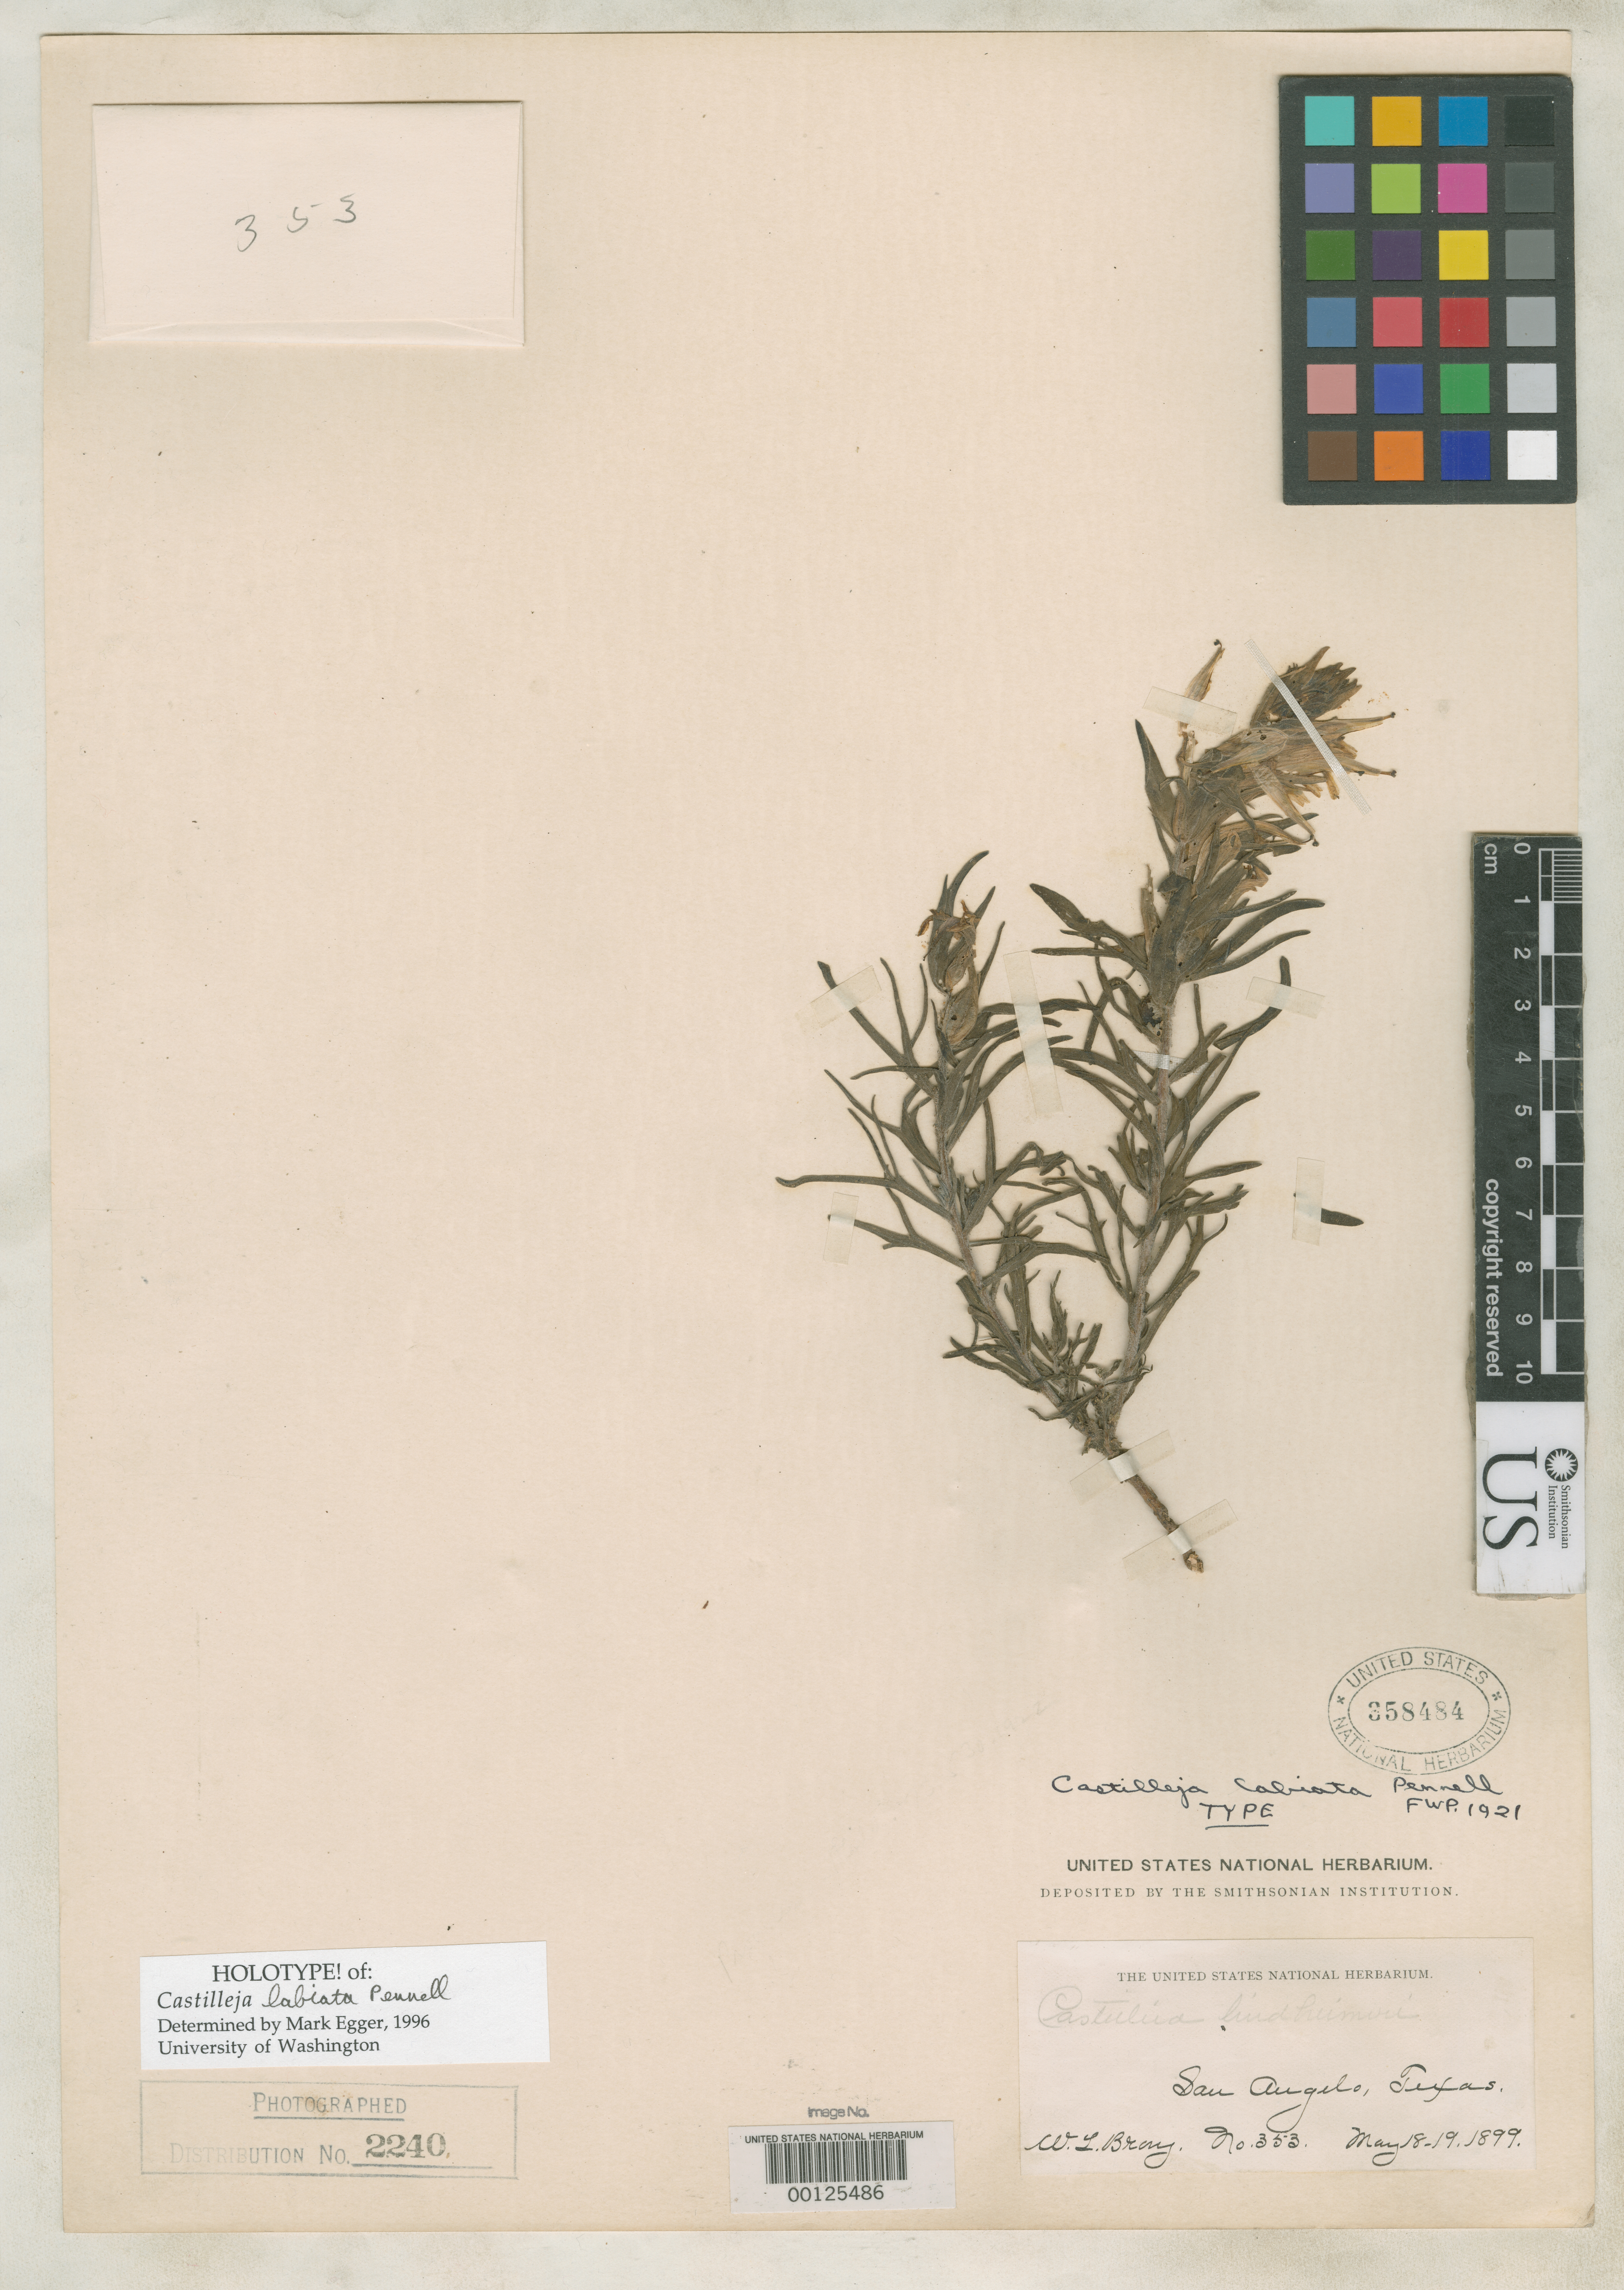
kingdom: Plantae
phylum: Tracheophyta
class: Magnoliopsida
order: Lamiales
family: Orobanchaceae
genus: Castilleja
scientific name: Castilleja labiata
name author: Pennell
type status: Holotype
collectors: W. L. Bray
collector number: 353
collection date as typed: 18 May 1899 to 19 May 1899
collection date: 1899-05-18/1899-05-19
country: United States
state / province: Texas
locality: San Angelo.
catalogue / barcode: US 358484